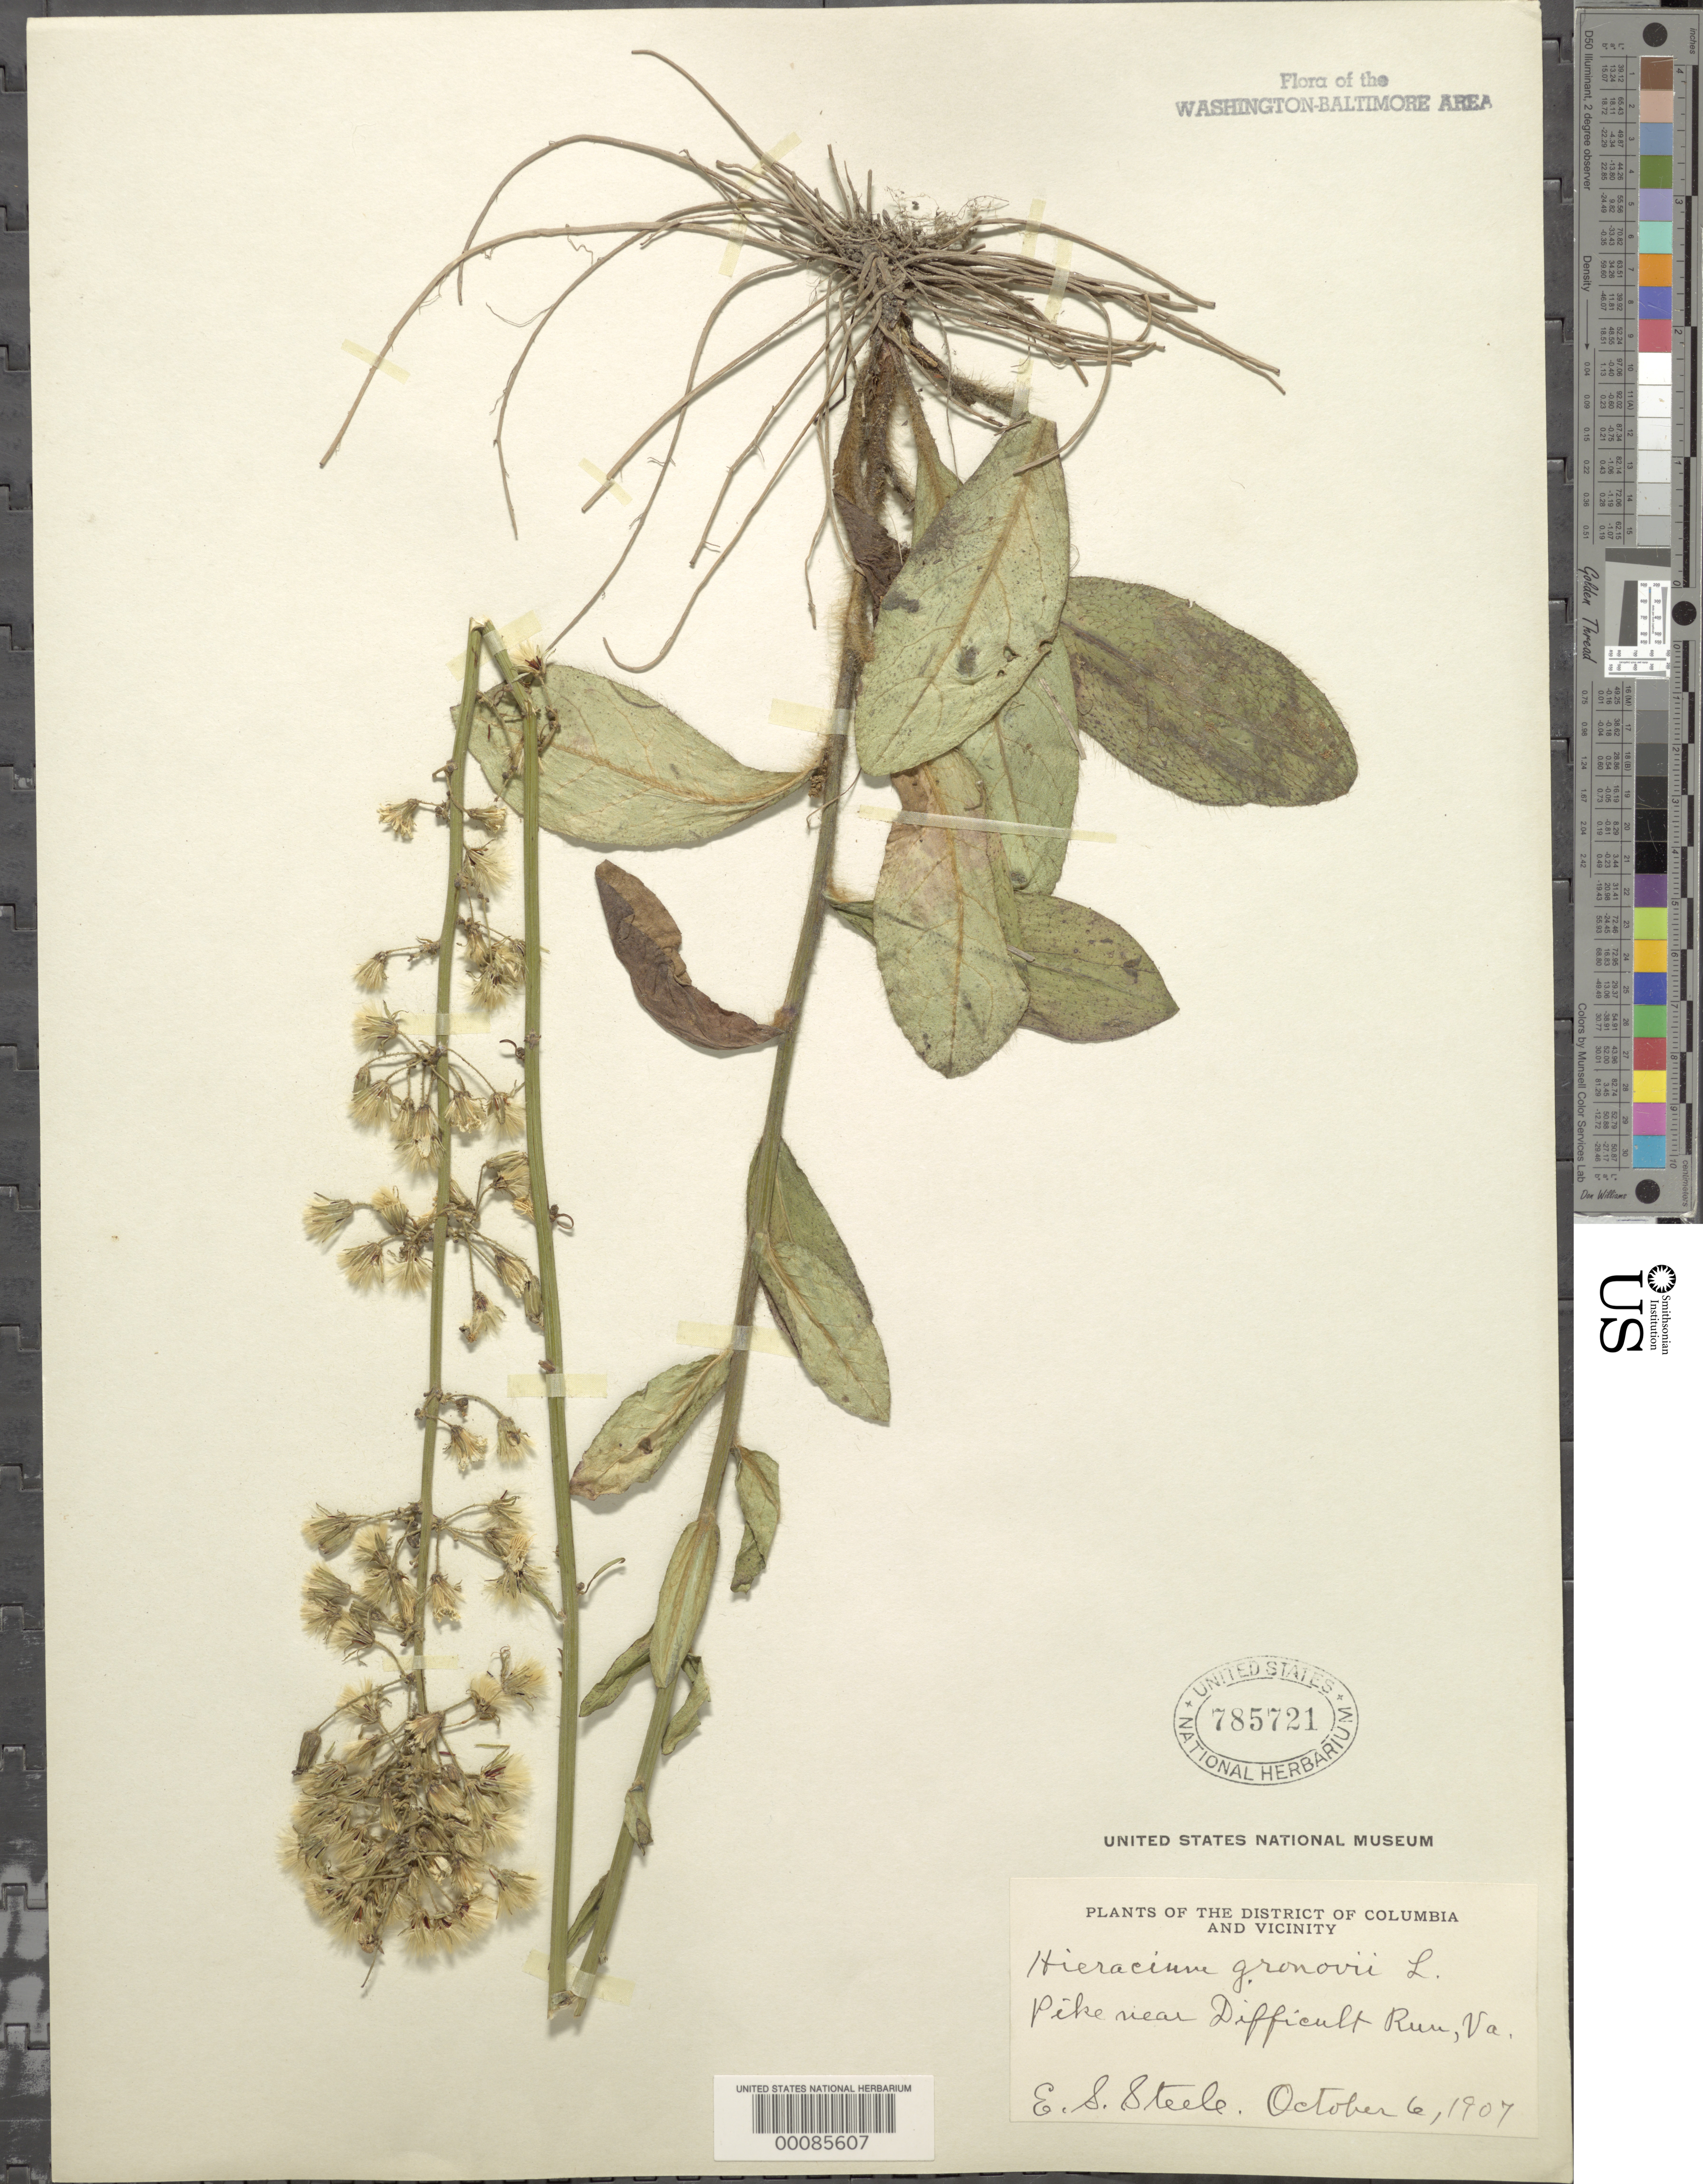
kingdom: Plantae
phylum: Tracheophyta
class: Magnoliopsida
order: Asterales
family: Asteraceae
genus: Hieracium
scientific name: Hieracium gronovii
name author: L.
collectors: E. Steele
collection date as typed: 06 Oct 1907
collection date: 1907-10-06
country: United States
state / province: Virginia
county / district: Fairfax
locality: Near Difficult Run C. & O. Canal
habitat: Pike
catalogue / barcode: US 785721